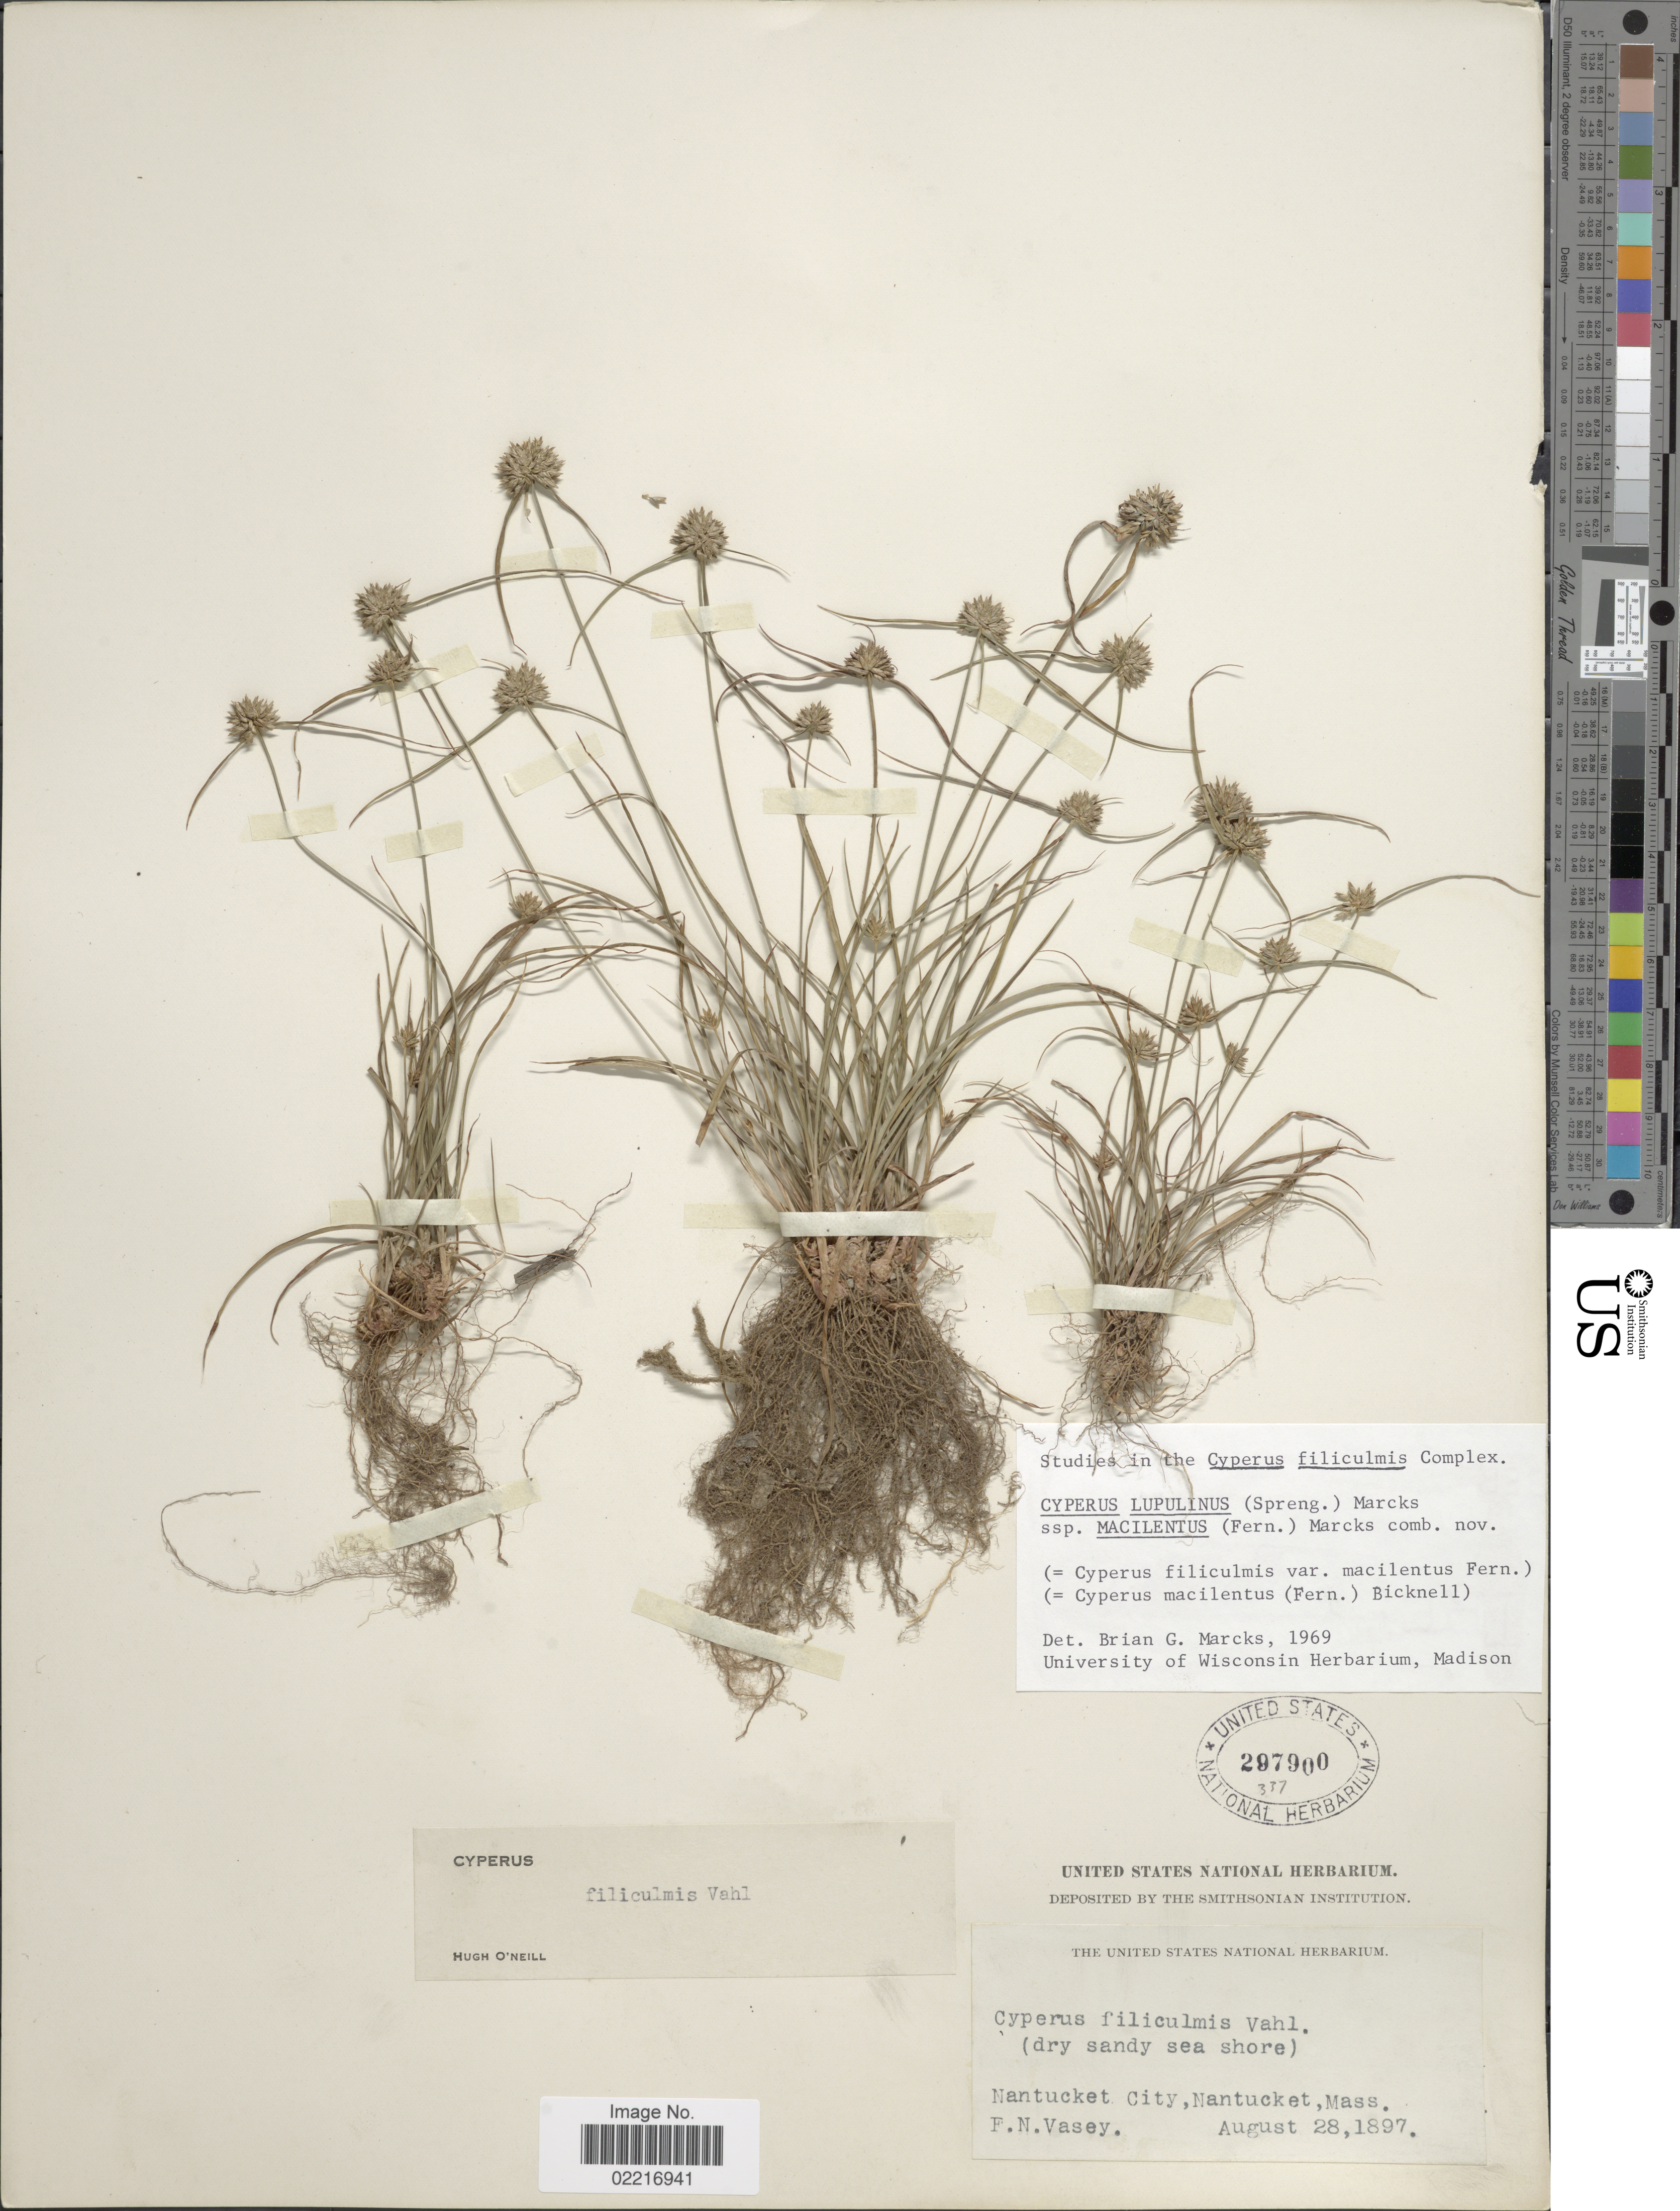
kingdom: Plantae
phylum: Tracheophyta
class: Liliopsida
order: Poales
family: Cyperaceae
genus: Cyperus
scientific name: Cyperus lupulinus subsp. macilentus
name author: (Fernald) Marcks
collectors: F. N. Vasey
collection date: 1897-08-28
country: United States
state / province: Massachusetts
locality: Nantucket City, Nantucket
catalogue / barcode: US 297900